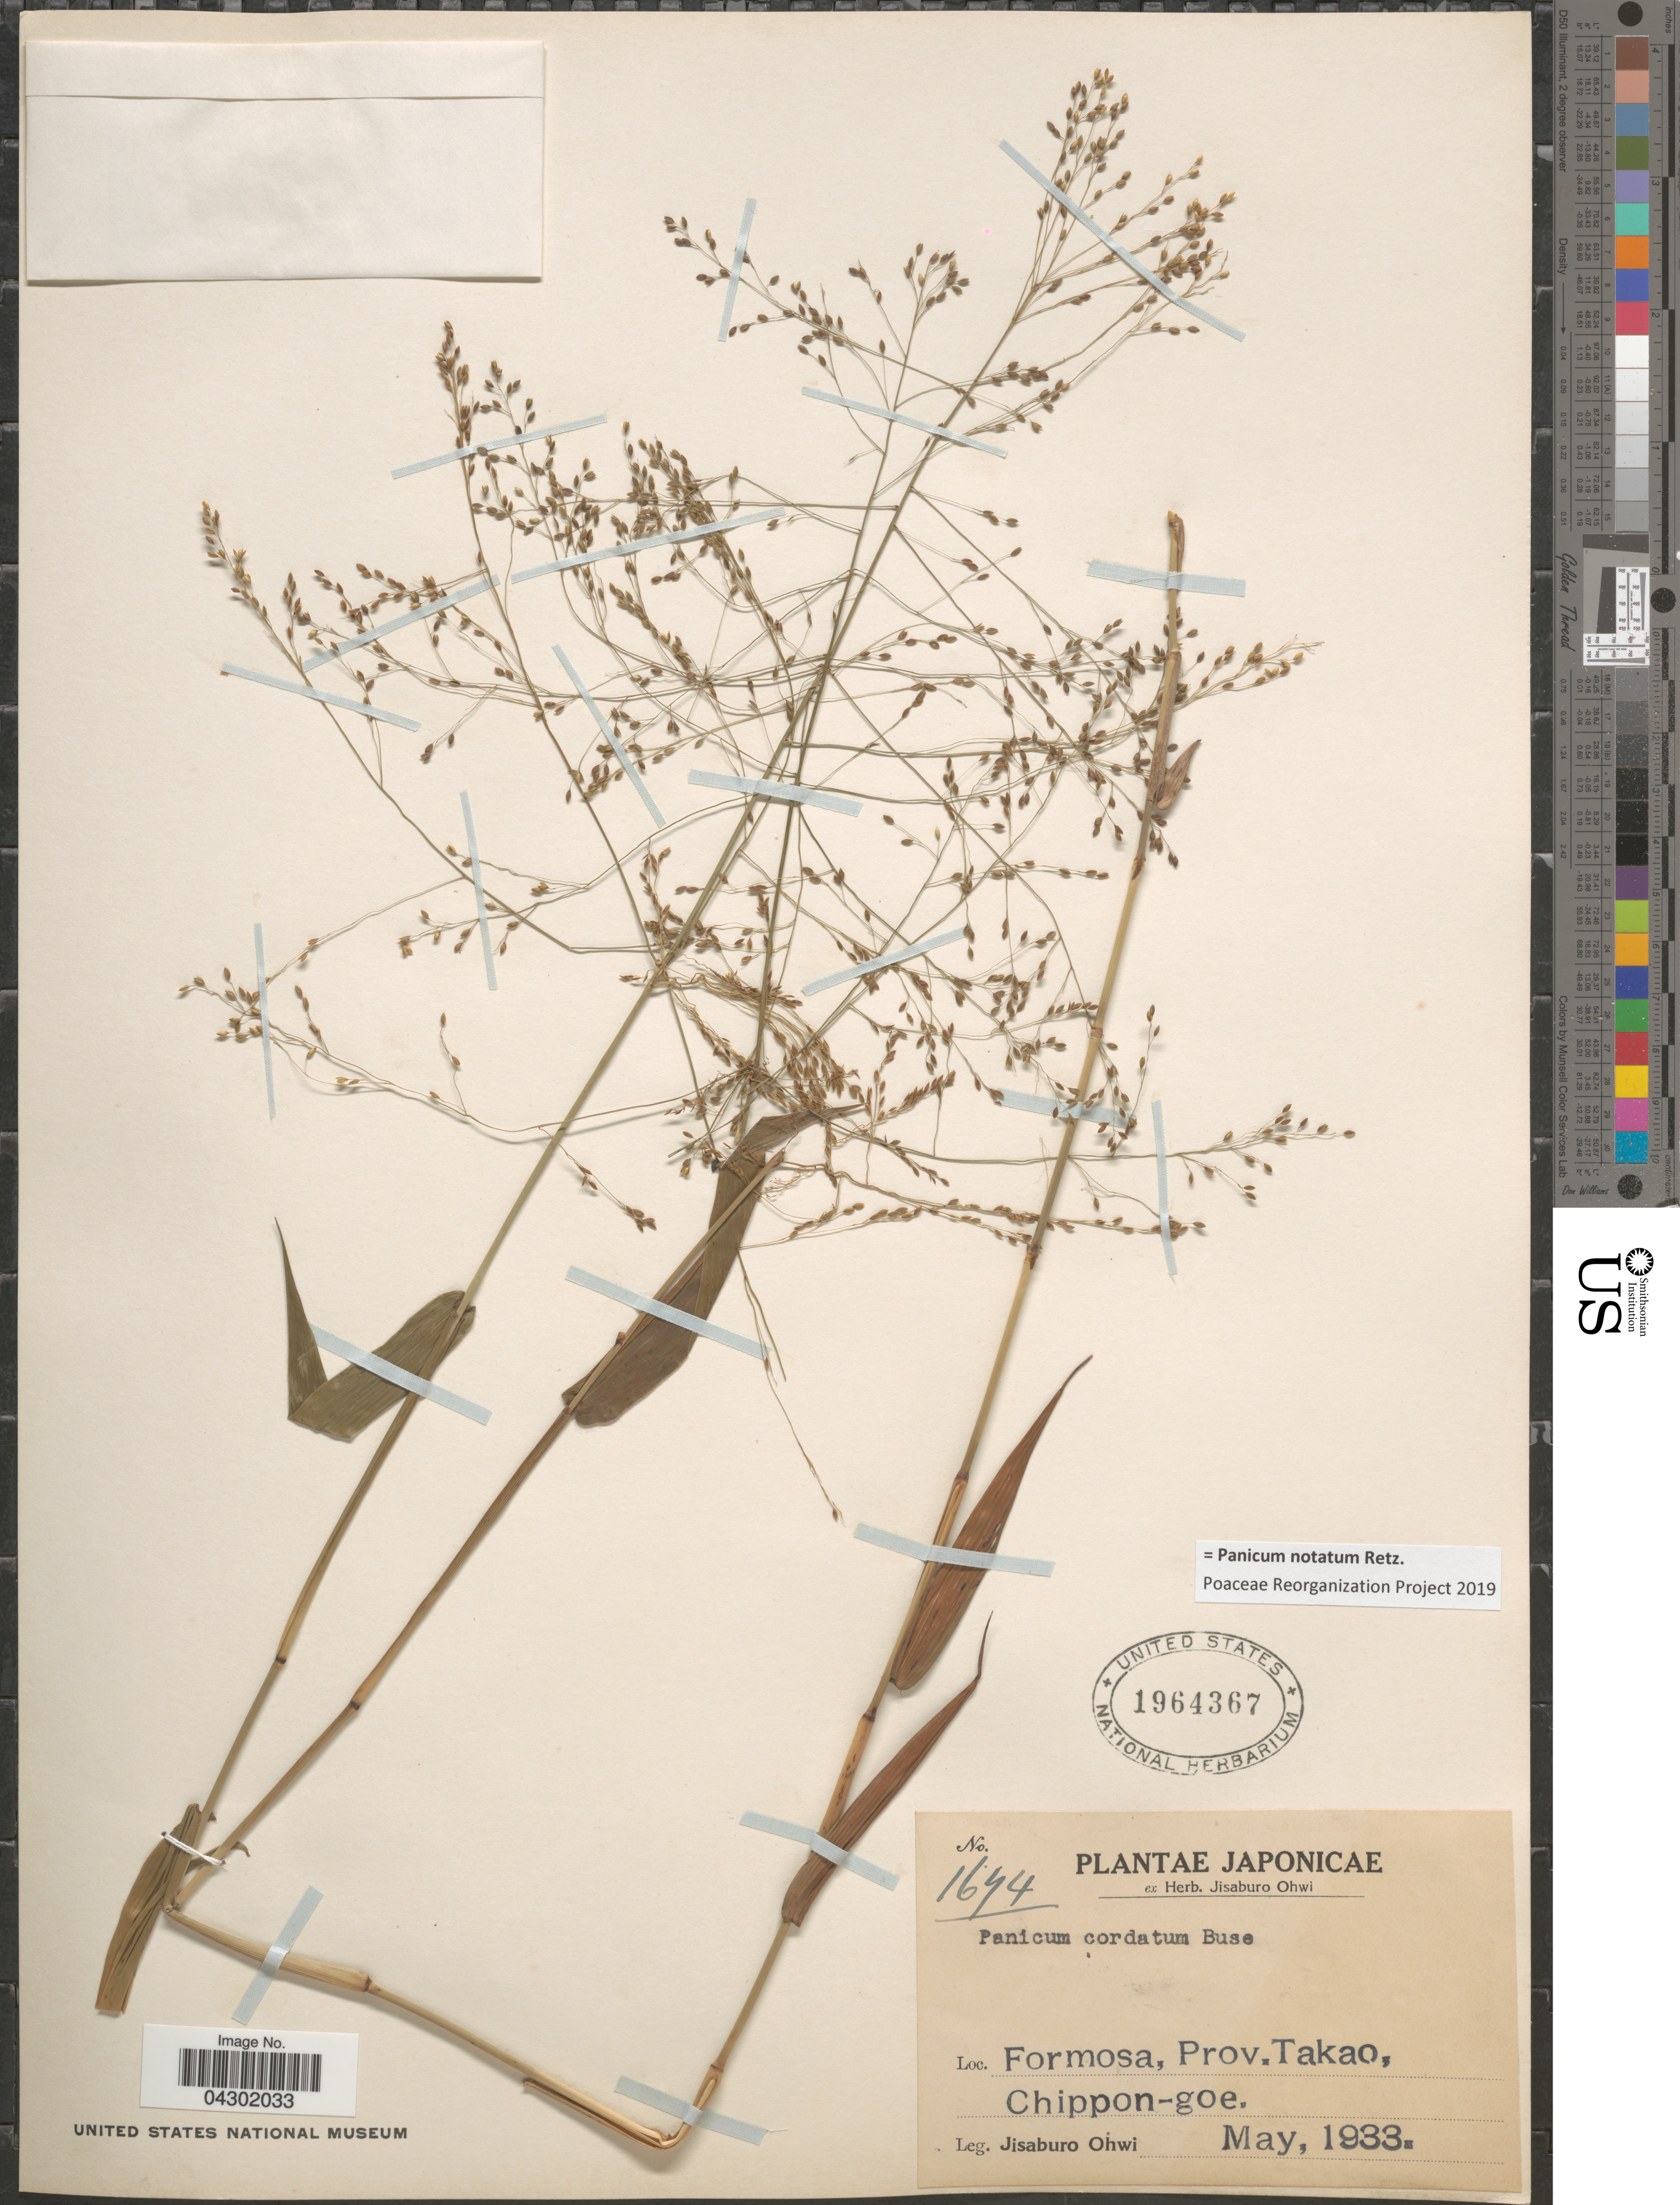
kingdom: Plantae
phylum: Tracheophyta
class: Liliopsida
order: Poales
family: Poaceae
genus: Panicum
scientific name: Panicum notatum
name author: Retz.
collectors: J. Ohwi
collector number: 1674*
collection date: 1933-05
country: Taiwan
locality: Formosa, Prov. Takao, Chippon-goe.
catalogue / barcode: US 1964367